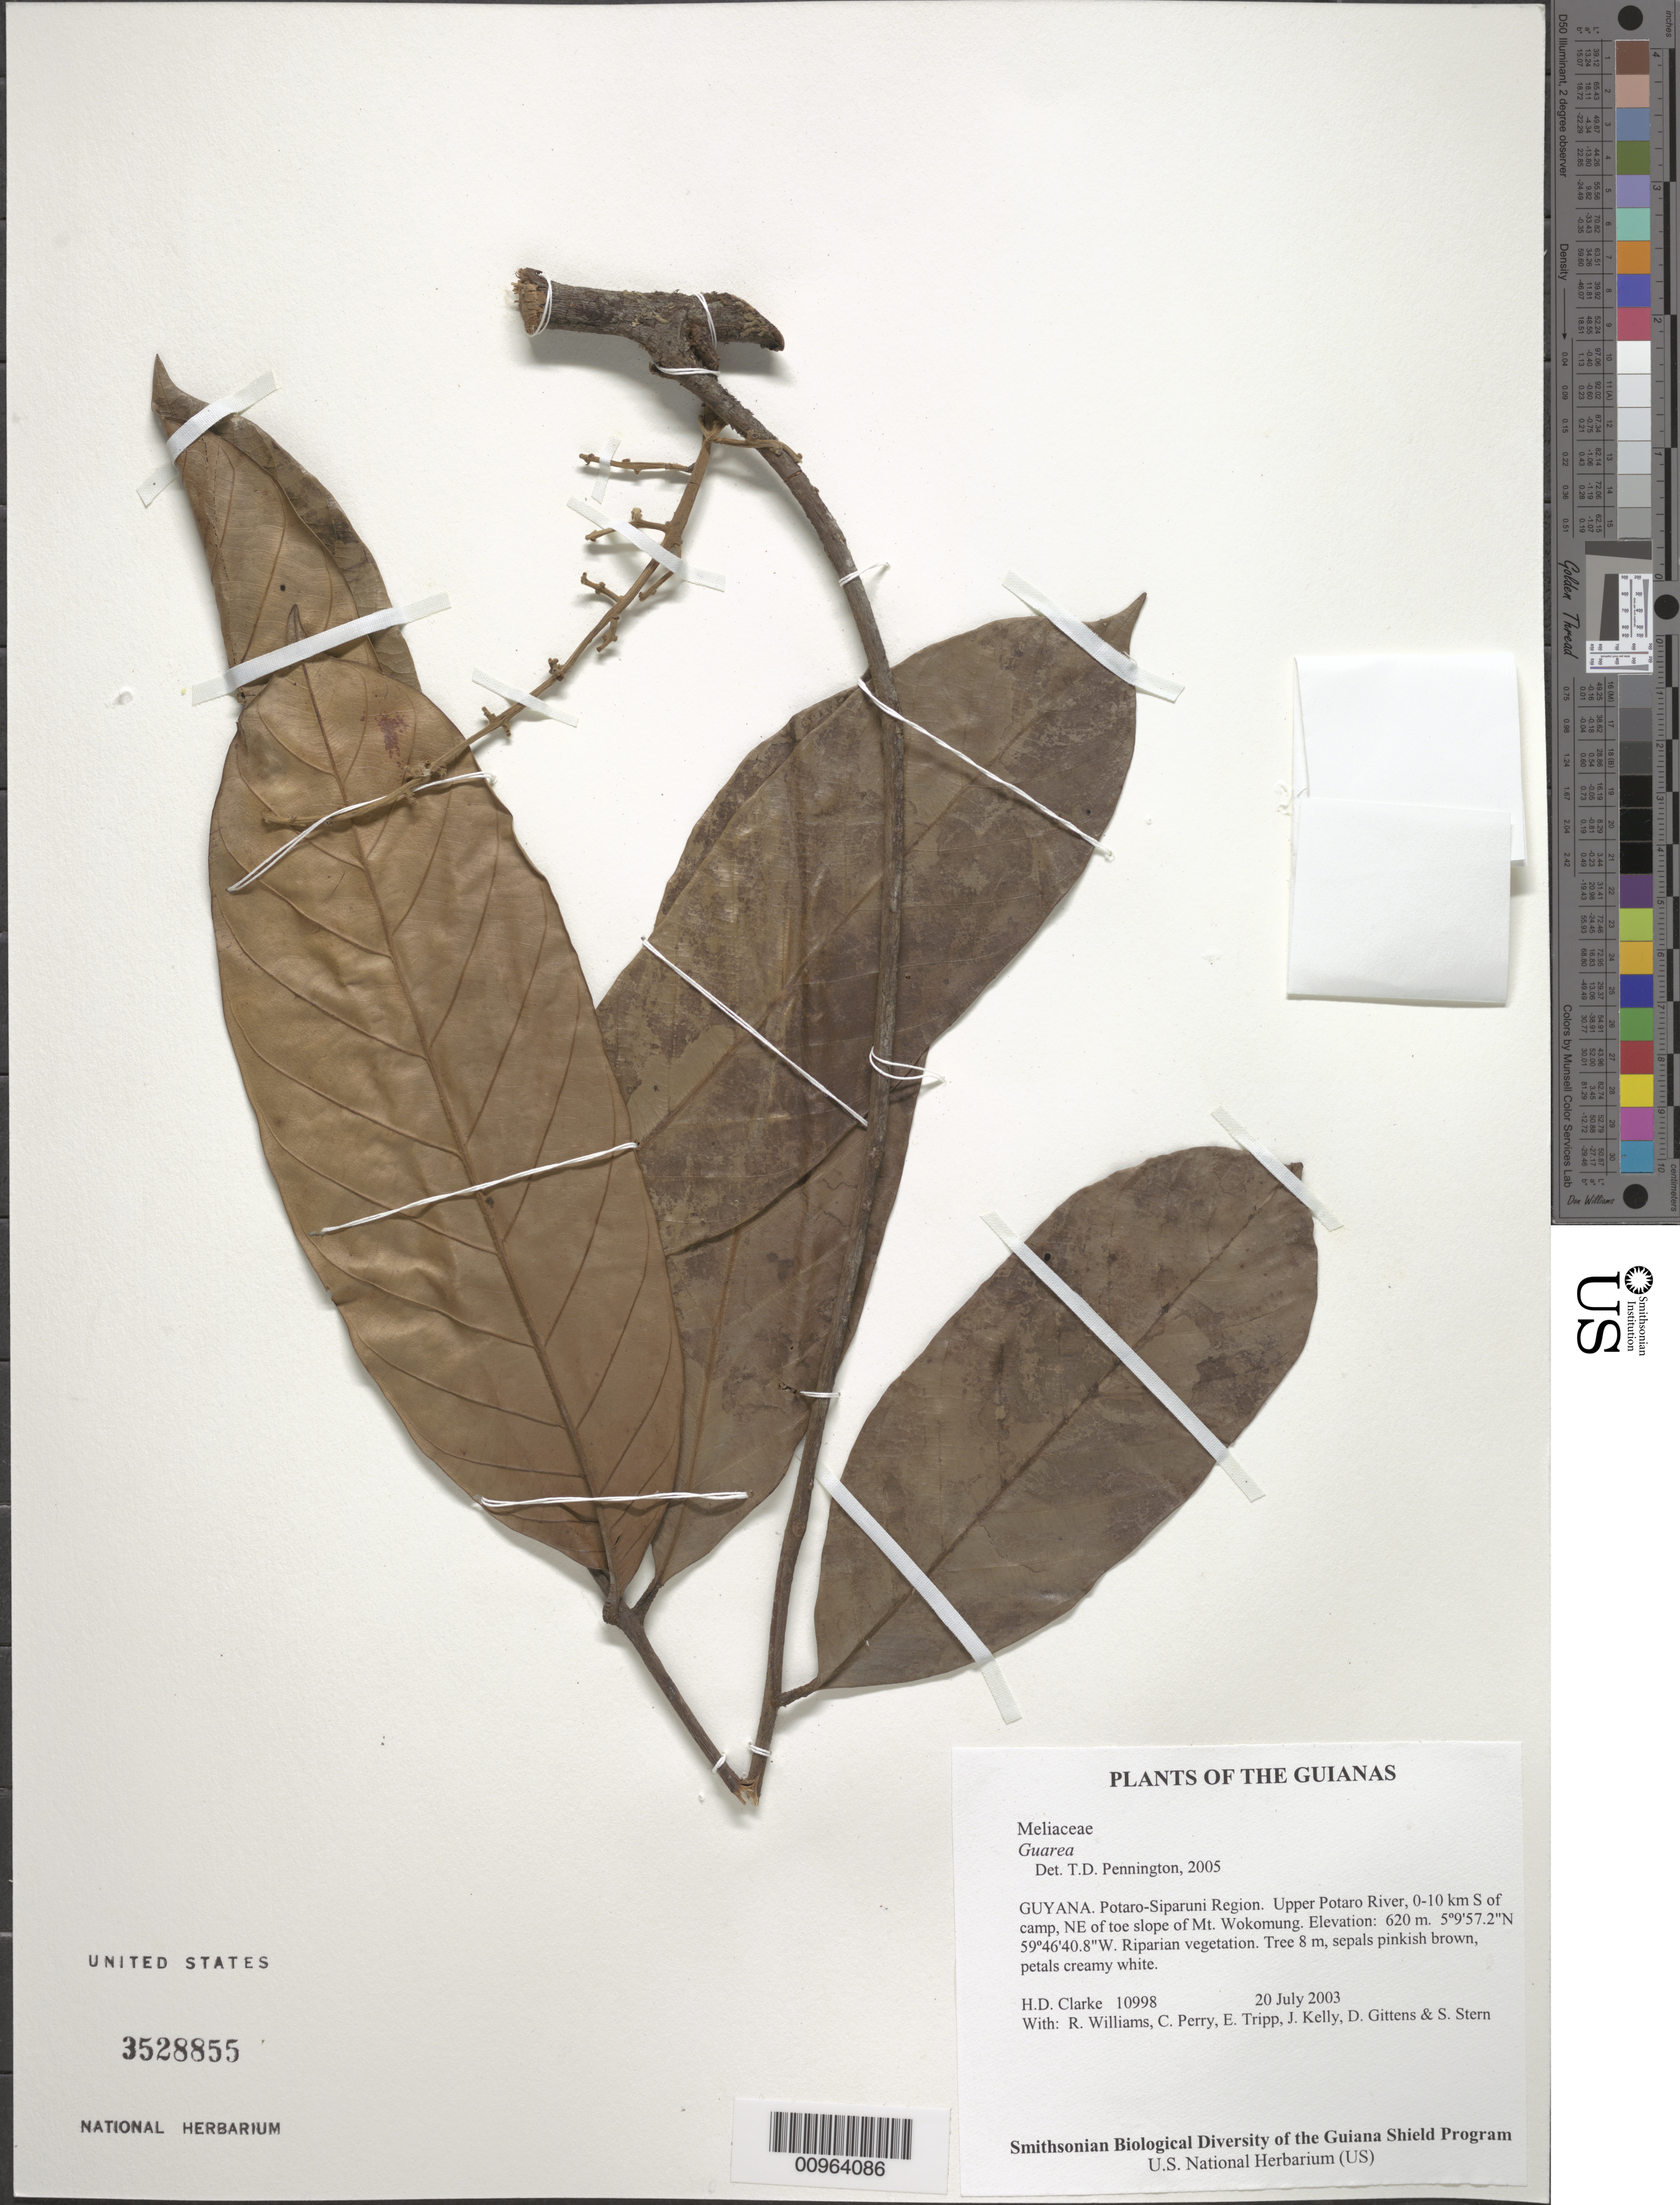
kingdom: Plantae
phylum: Tracheophyta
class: Magnoliopsida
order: Sapindales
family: Meliaceae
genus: Guarea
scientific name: Guarea sp.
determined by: Pennington, T. D., (K)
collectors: H. D. Clarke, R. Williams, C. Perry, E. Tripp, J. Kelly, D. Gittens & S. R. Stern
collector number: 10998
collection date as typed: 20 July 2003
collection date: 2003-07-20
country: Guyana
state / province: Potaro-Siparuni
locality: Upper Potaro River, 0-10 km S of camp, NE of toe slope of Mt. Wokomung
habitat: Riparian vegetation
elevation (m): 620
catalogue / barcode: US 3528855